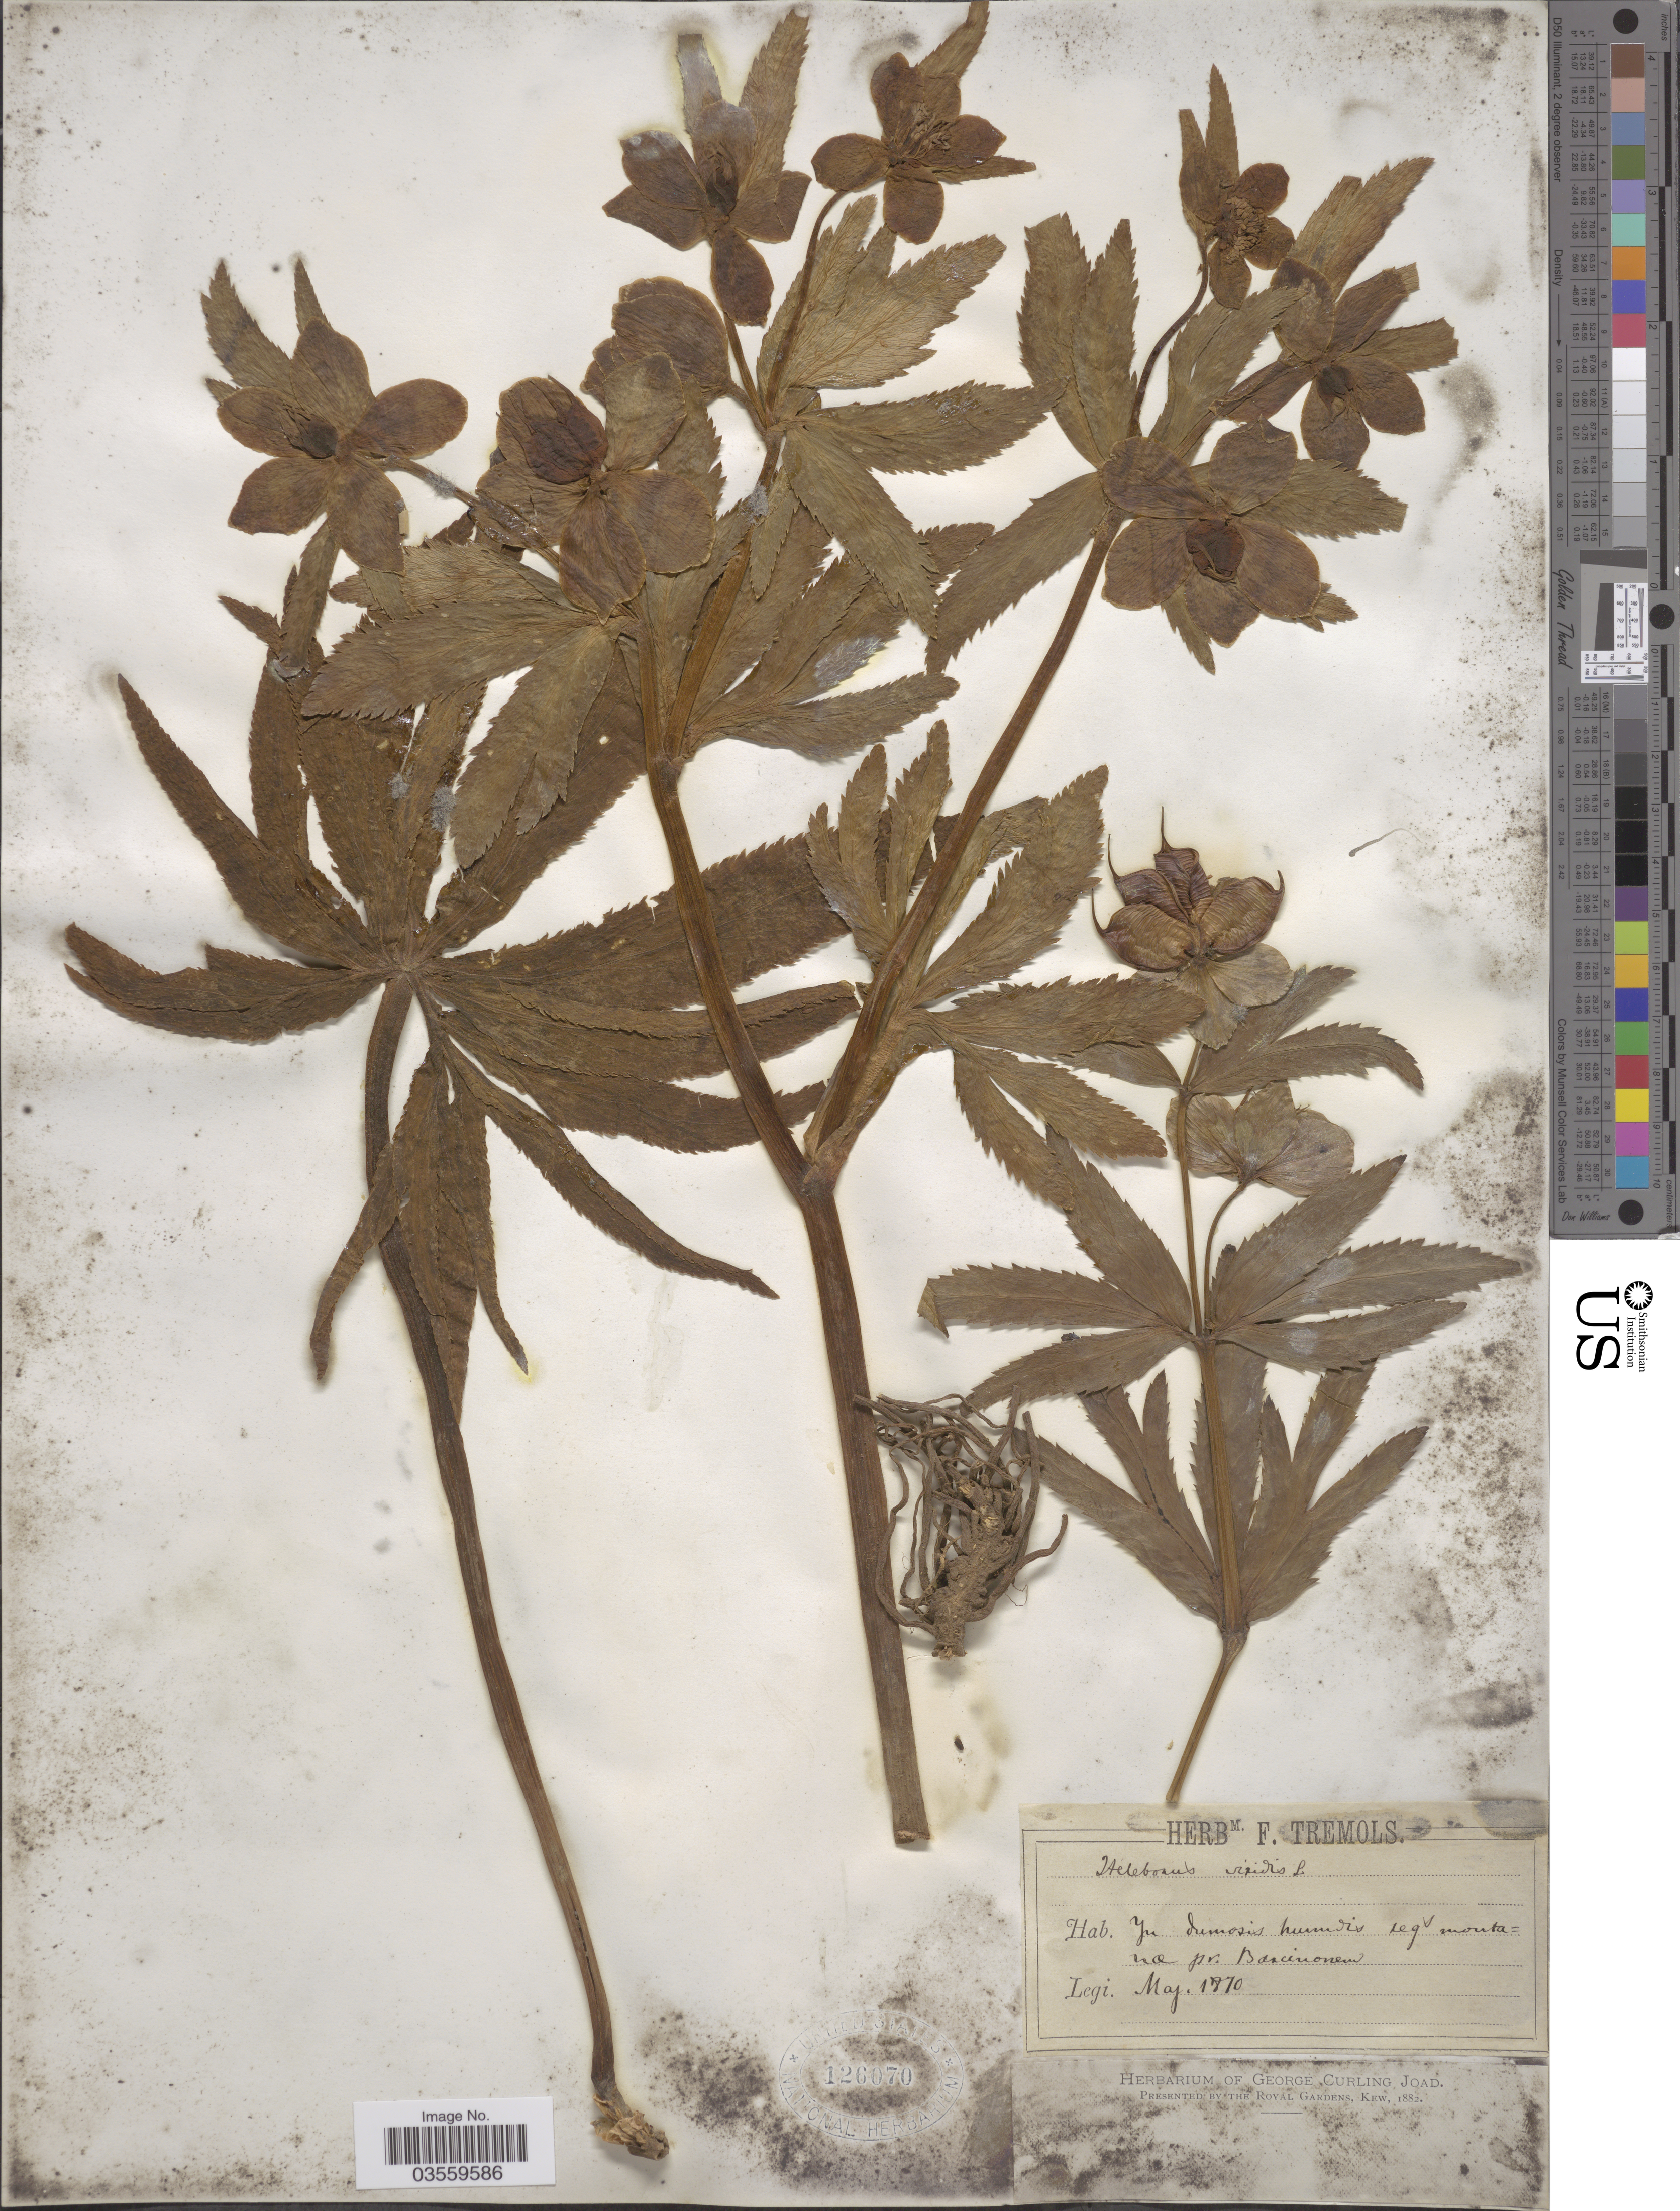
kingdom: Plantae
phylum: Tracheophyta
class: Magnoliopsida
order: Ranunculales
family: Ranunculaceae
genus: Helleborus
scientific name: Helleborus viridis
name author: L.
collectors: ex Herb. F. Tremols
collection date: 1870-05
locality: In dumosis humidis left montana pr. Bascinonem. [interpreted]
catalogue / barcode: US 126070